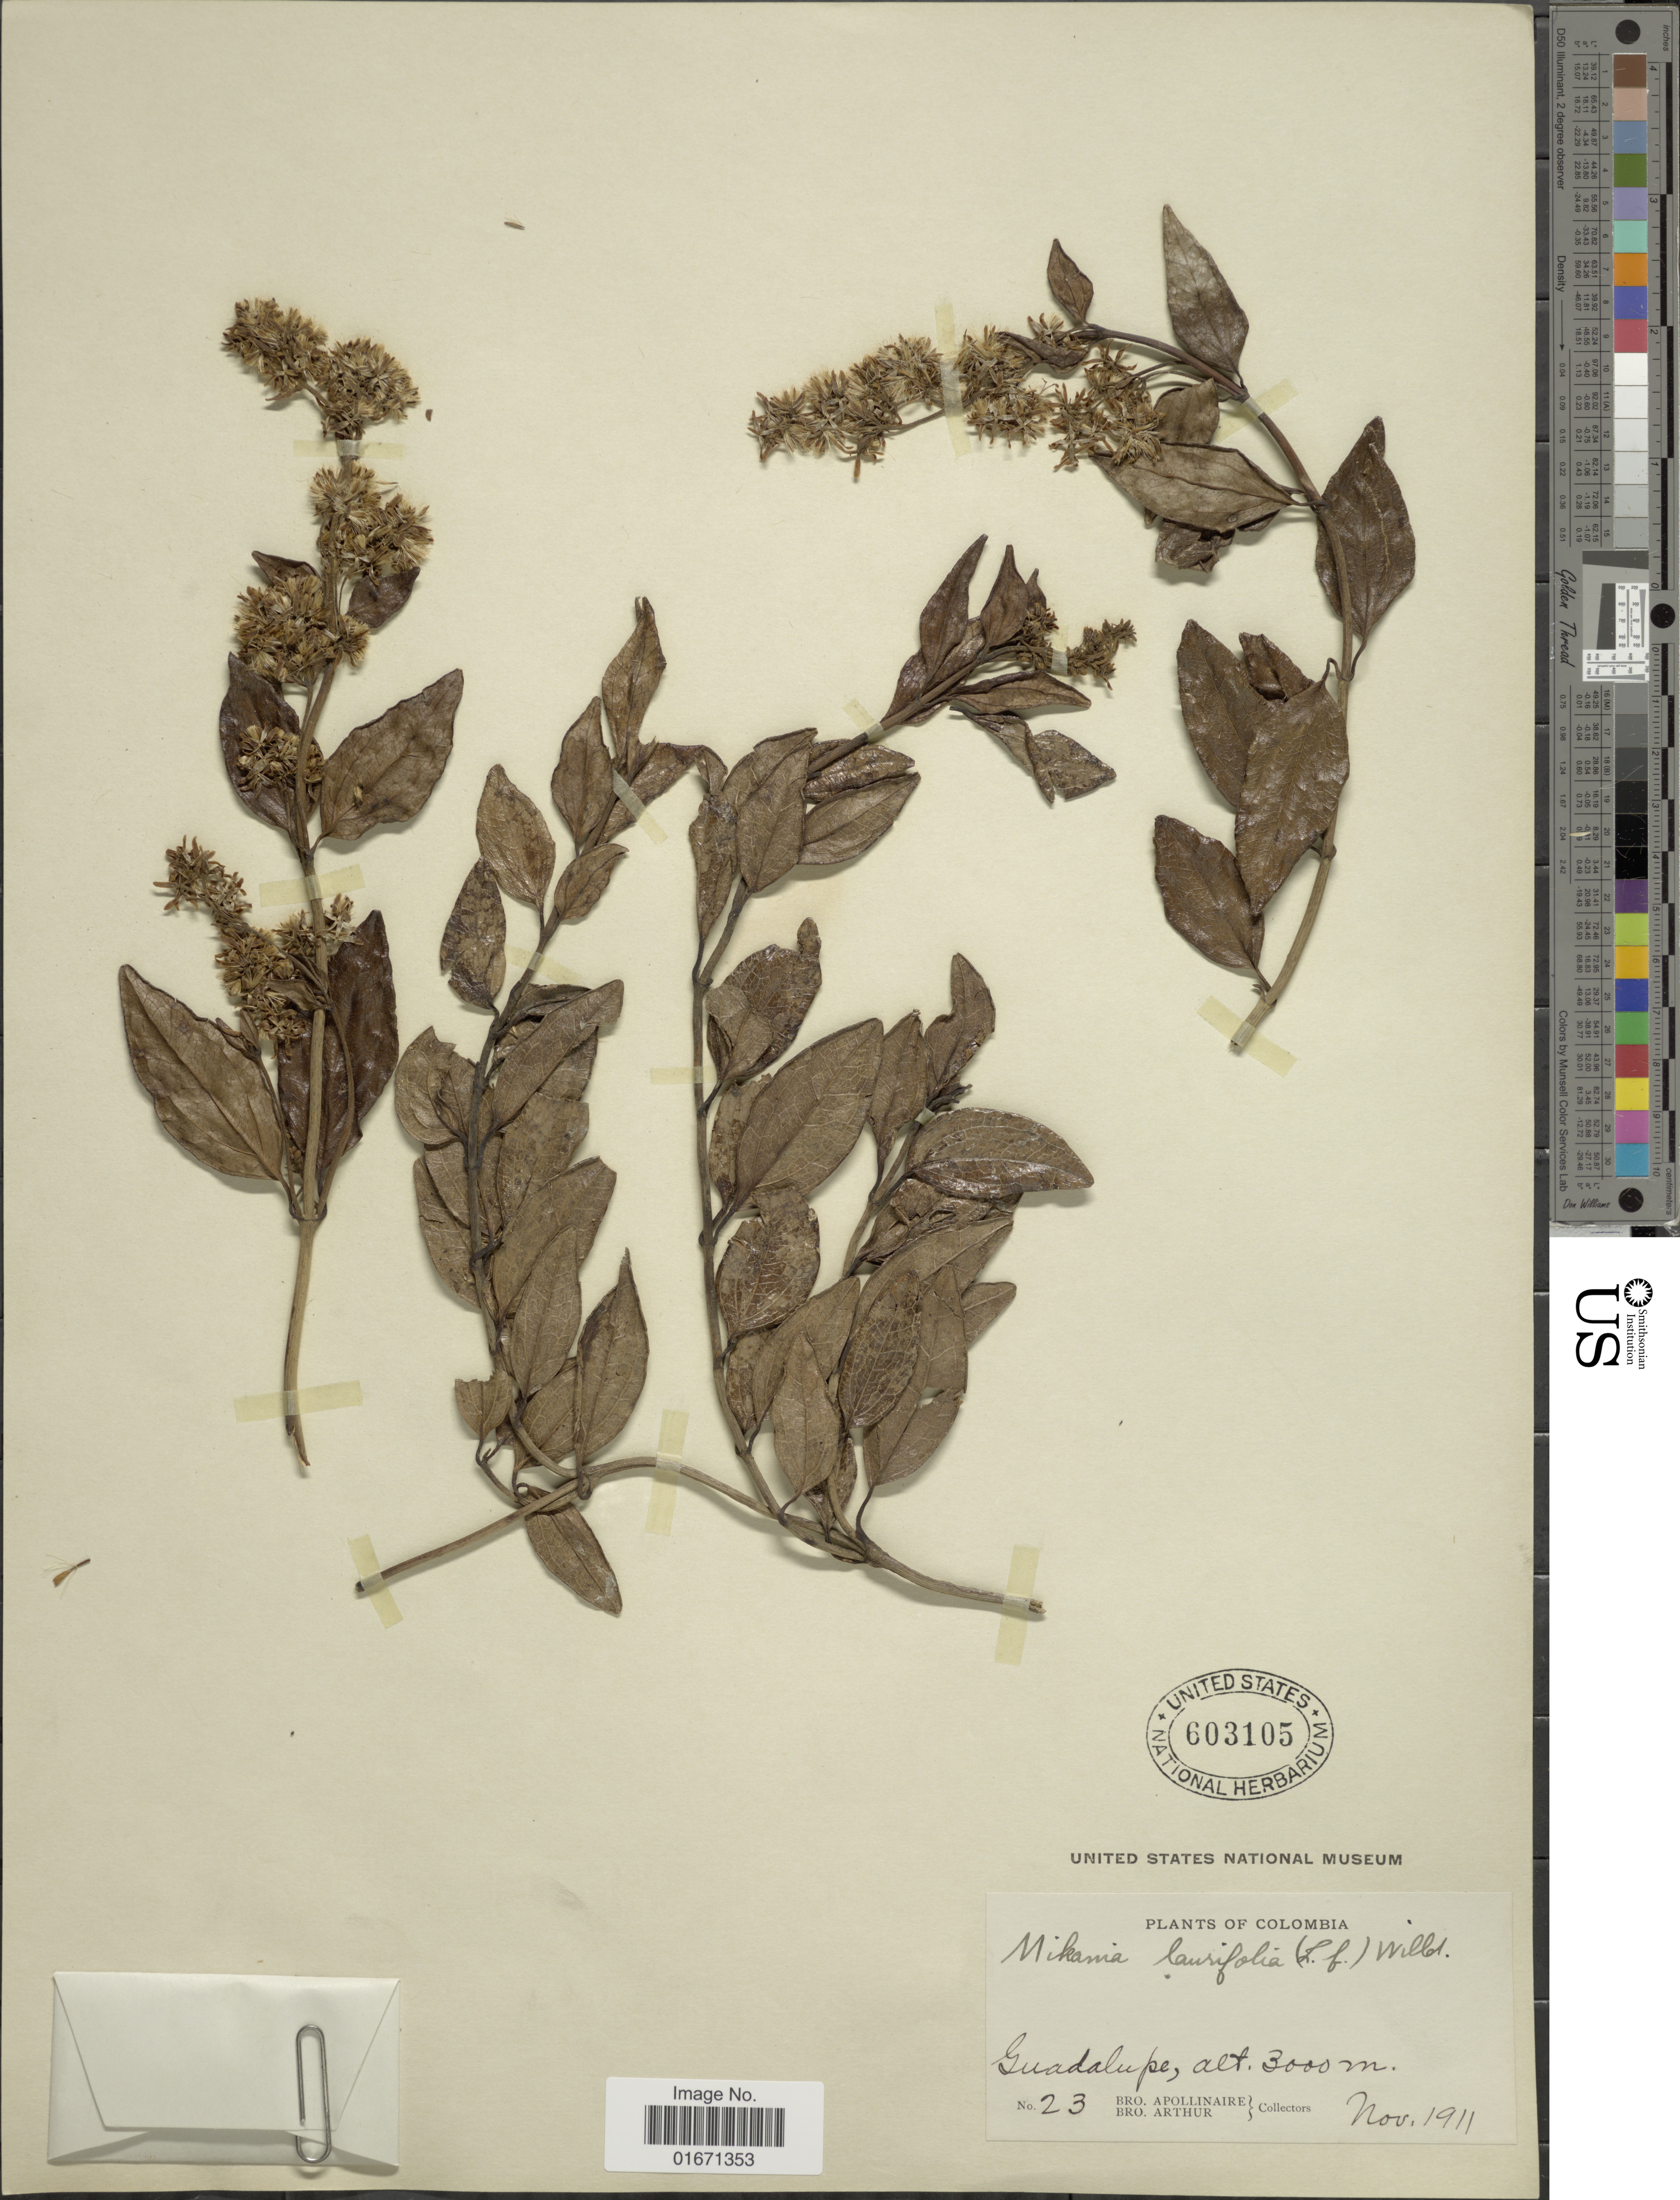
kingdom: Plantae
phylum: Tracheophyta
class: Magnoliopsida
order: Asterales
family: Asteraceae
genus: Mikania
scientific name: Mikania laurifolia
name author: (L. f.) Willd.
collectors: Bro. Apollinaire & Bro. Arthur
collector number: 23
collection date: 1911-11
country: Colombia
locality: Guadalupe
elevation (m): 3000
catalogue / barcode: US 603105